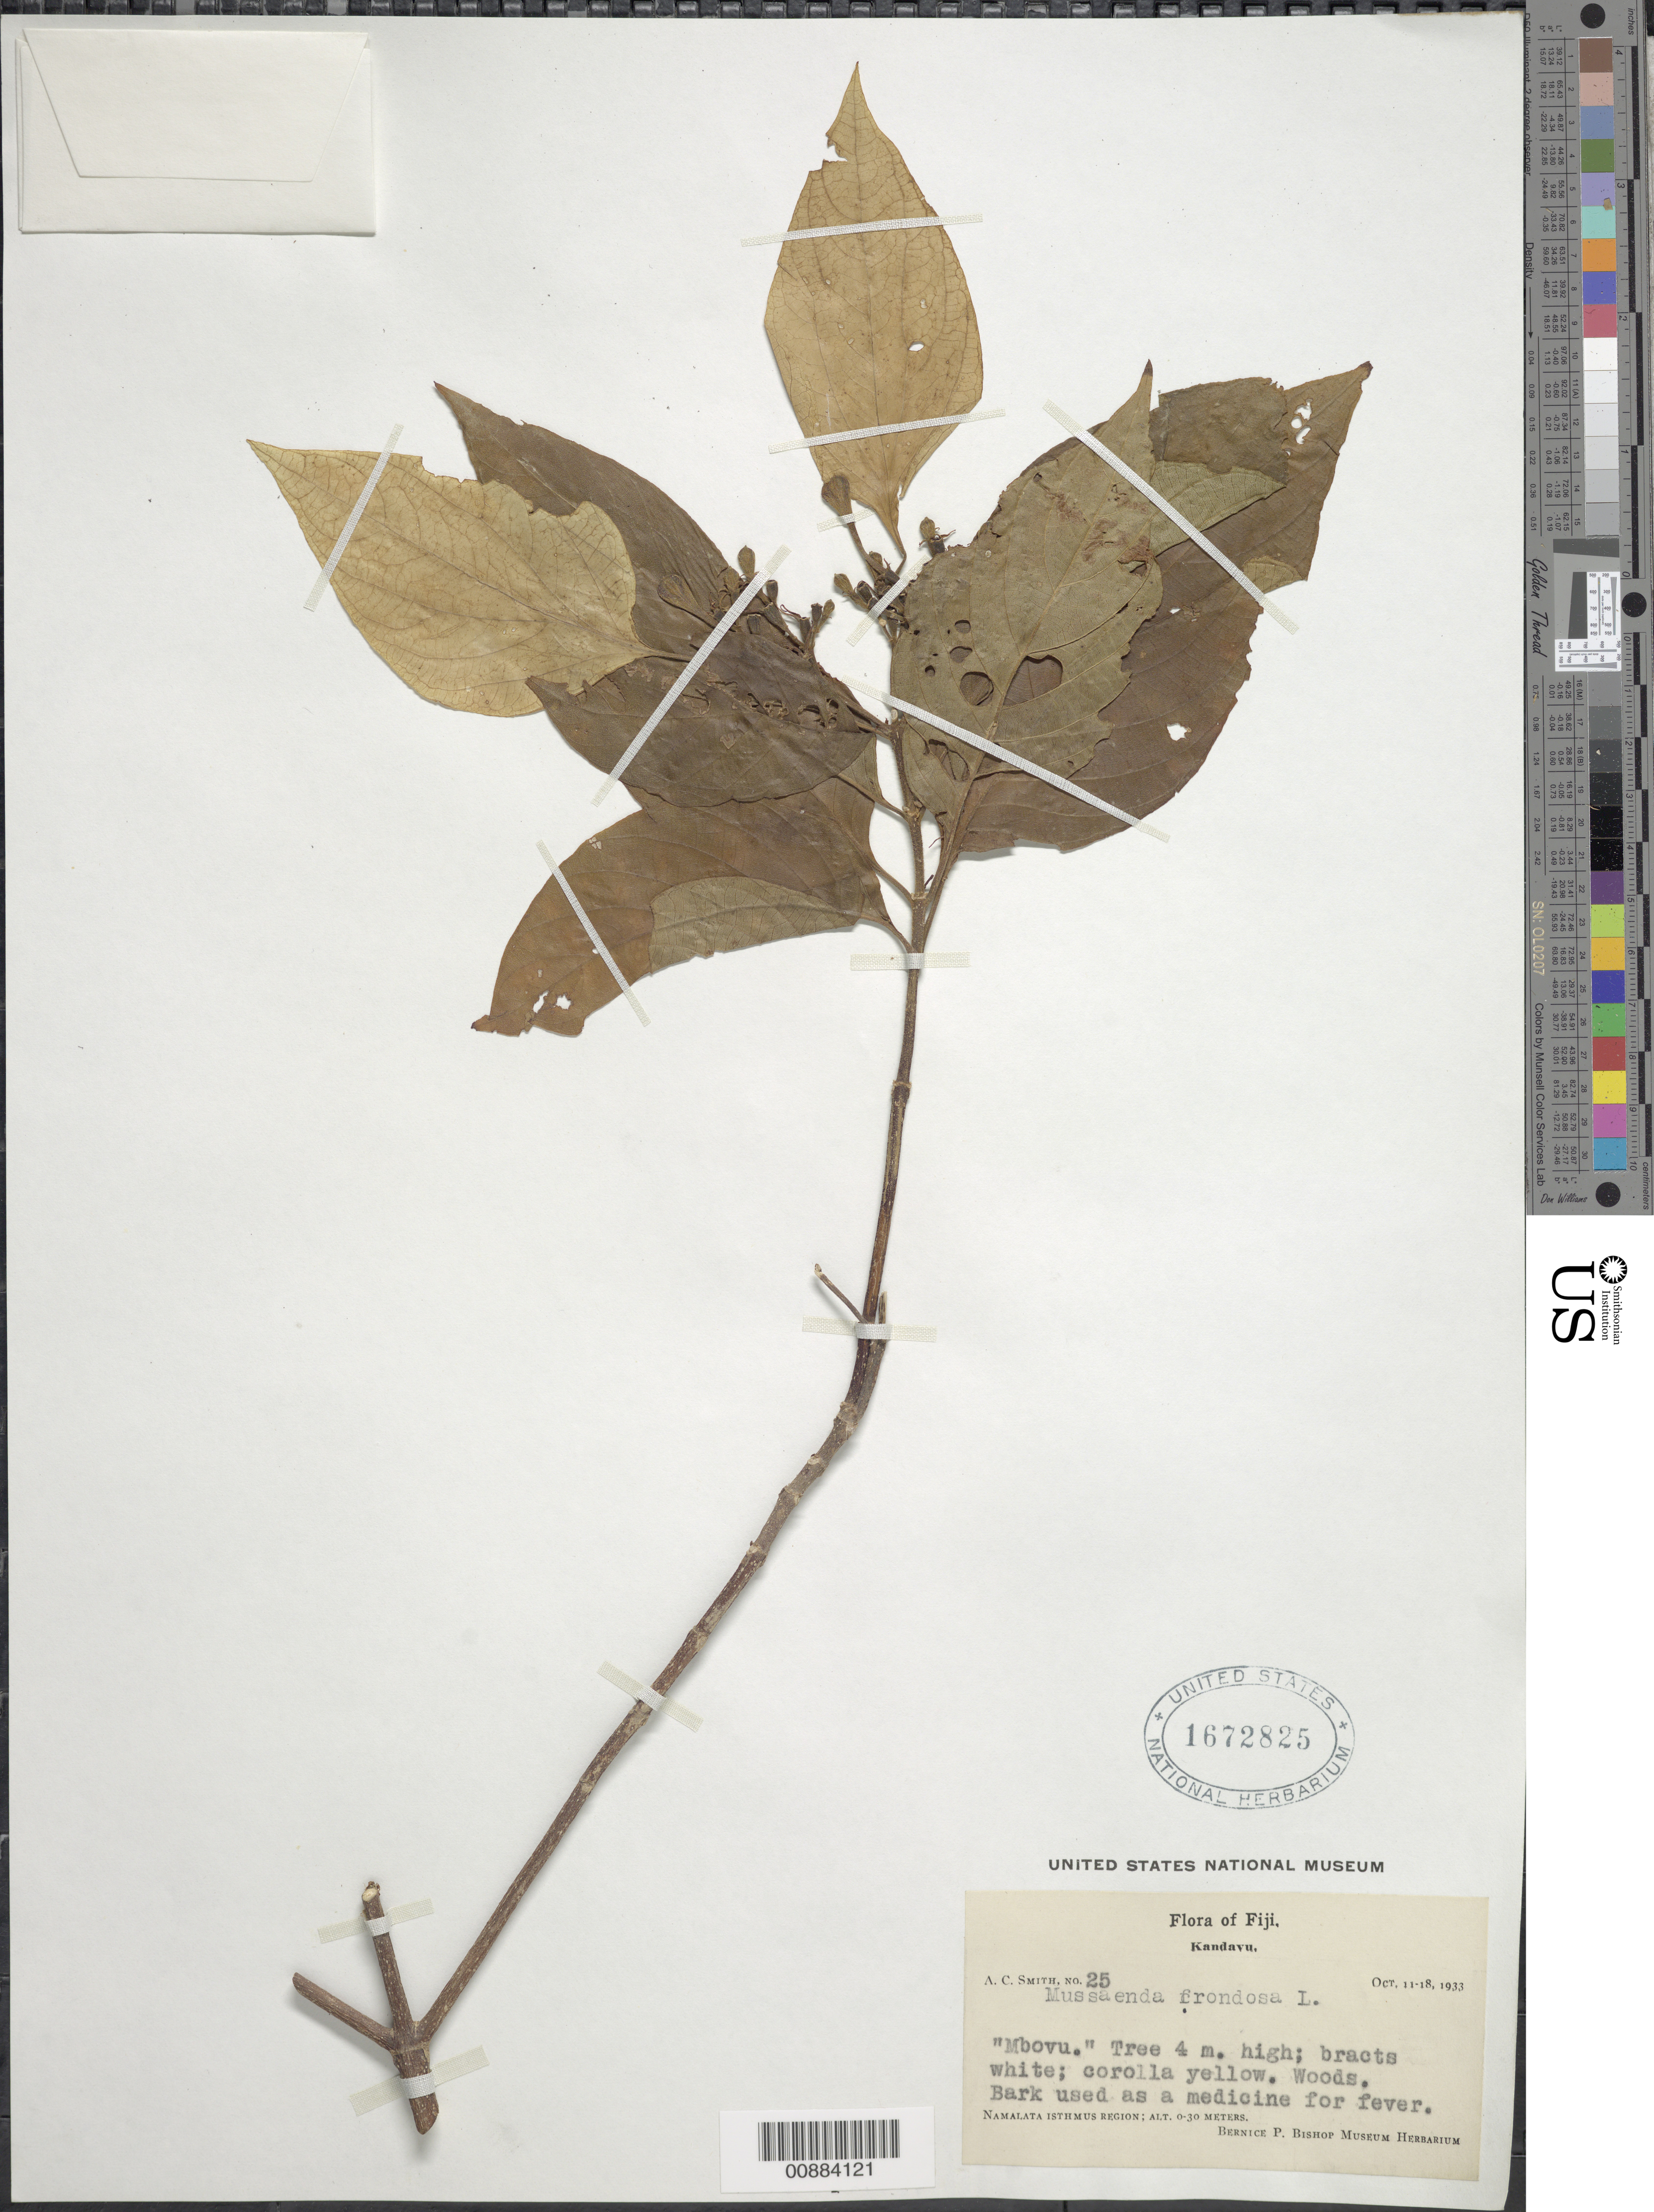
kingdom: Plantae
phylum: Tracheophyta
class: Magnoliopsida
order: Gentianales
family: Rubiaceae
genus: Mussaenda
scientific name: Mussaenda frondosa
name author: L.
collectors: C. A. Smith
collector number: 25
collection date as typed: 11 Oct 1933 to 18 Oct 1933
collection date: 1933-10-11/1933-10-18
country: Fiji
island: Kadavu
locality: Namalata Isthmus reg.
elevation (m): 0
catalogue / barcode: US 1672825